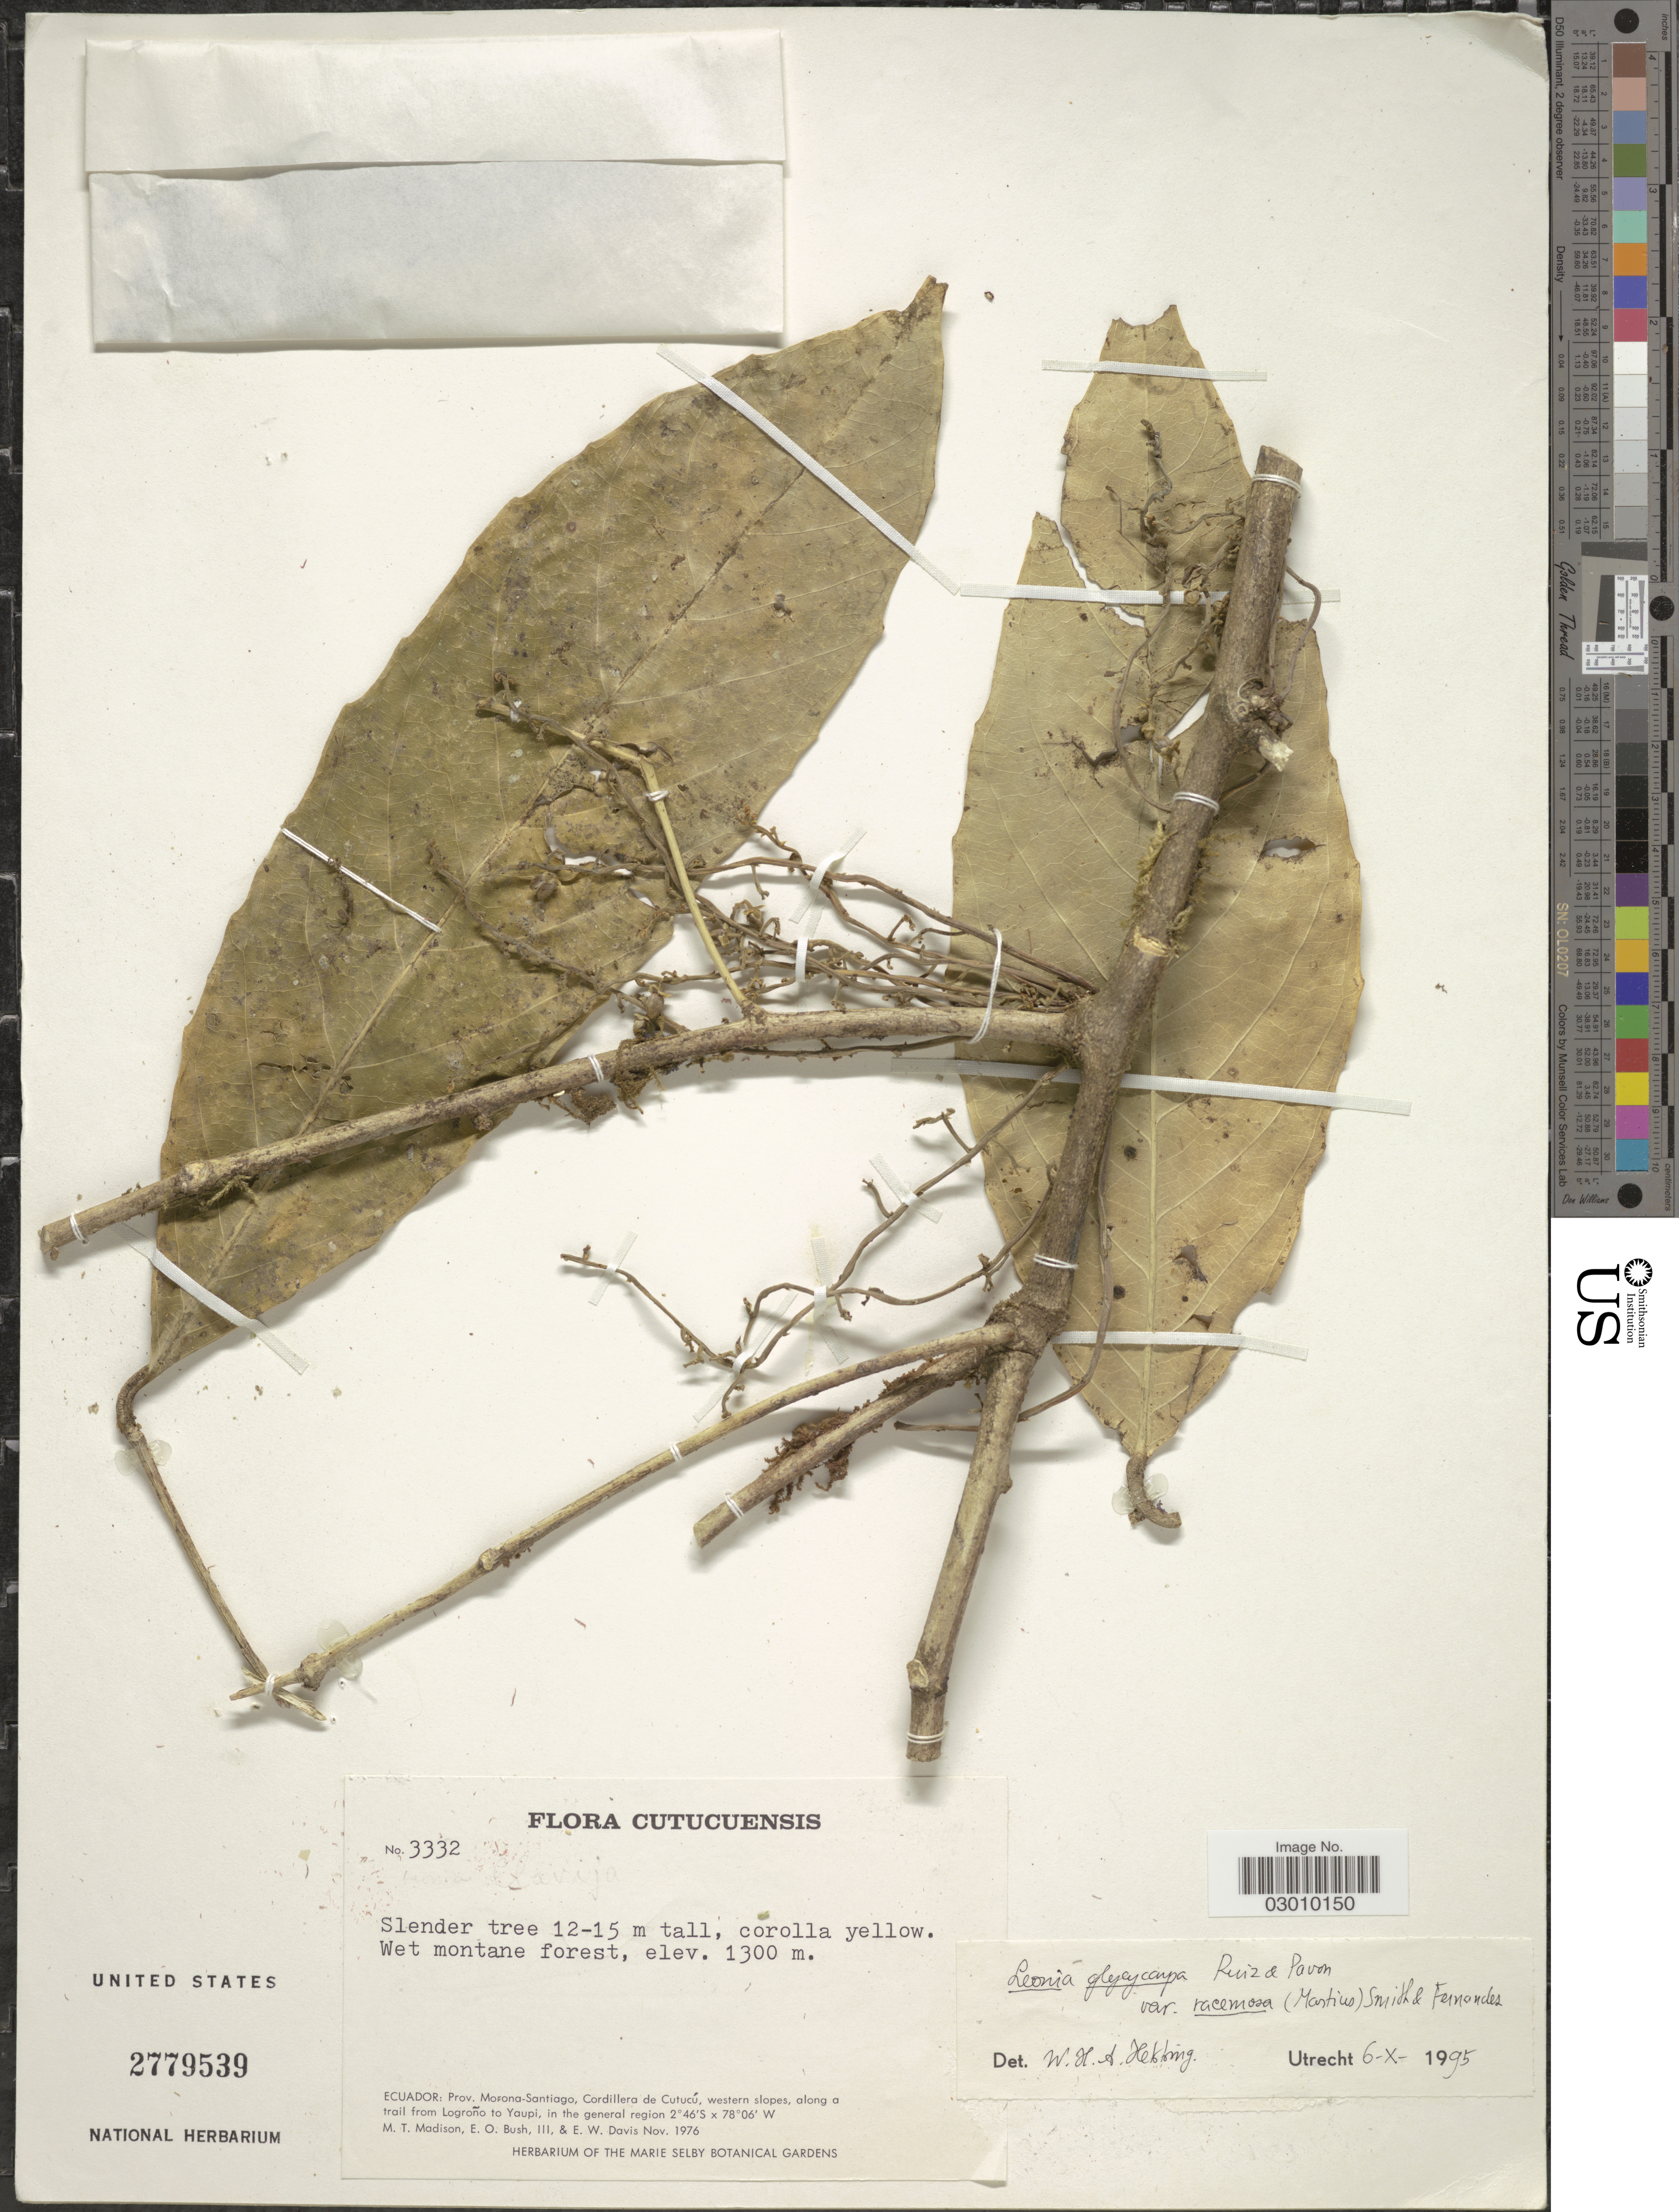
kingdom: Plantae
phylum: Tracheophyta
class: Magnoliopsida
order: Malpighiales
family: Violaceae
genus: Leonia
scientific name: Leonia glycycarpa var. racemosa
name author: (Mart.) L.B. Sm. & A. Fernández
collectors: M. T. Madison, E. O. Bush & E. W. Davis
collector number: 3332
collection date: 1976-11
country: Ecuador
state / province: Morona-Santiago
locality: Cordillera de Cutucú, western slopes, along a trail from Logroño to Yaupi, in the general region.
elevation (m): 1300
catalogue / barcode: US 2779539